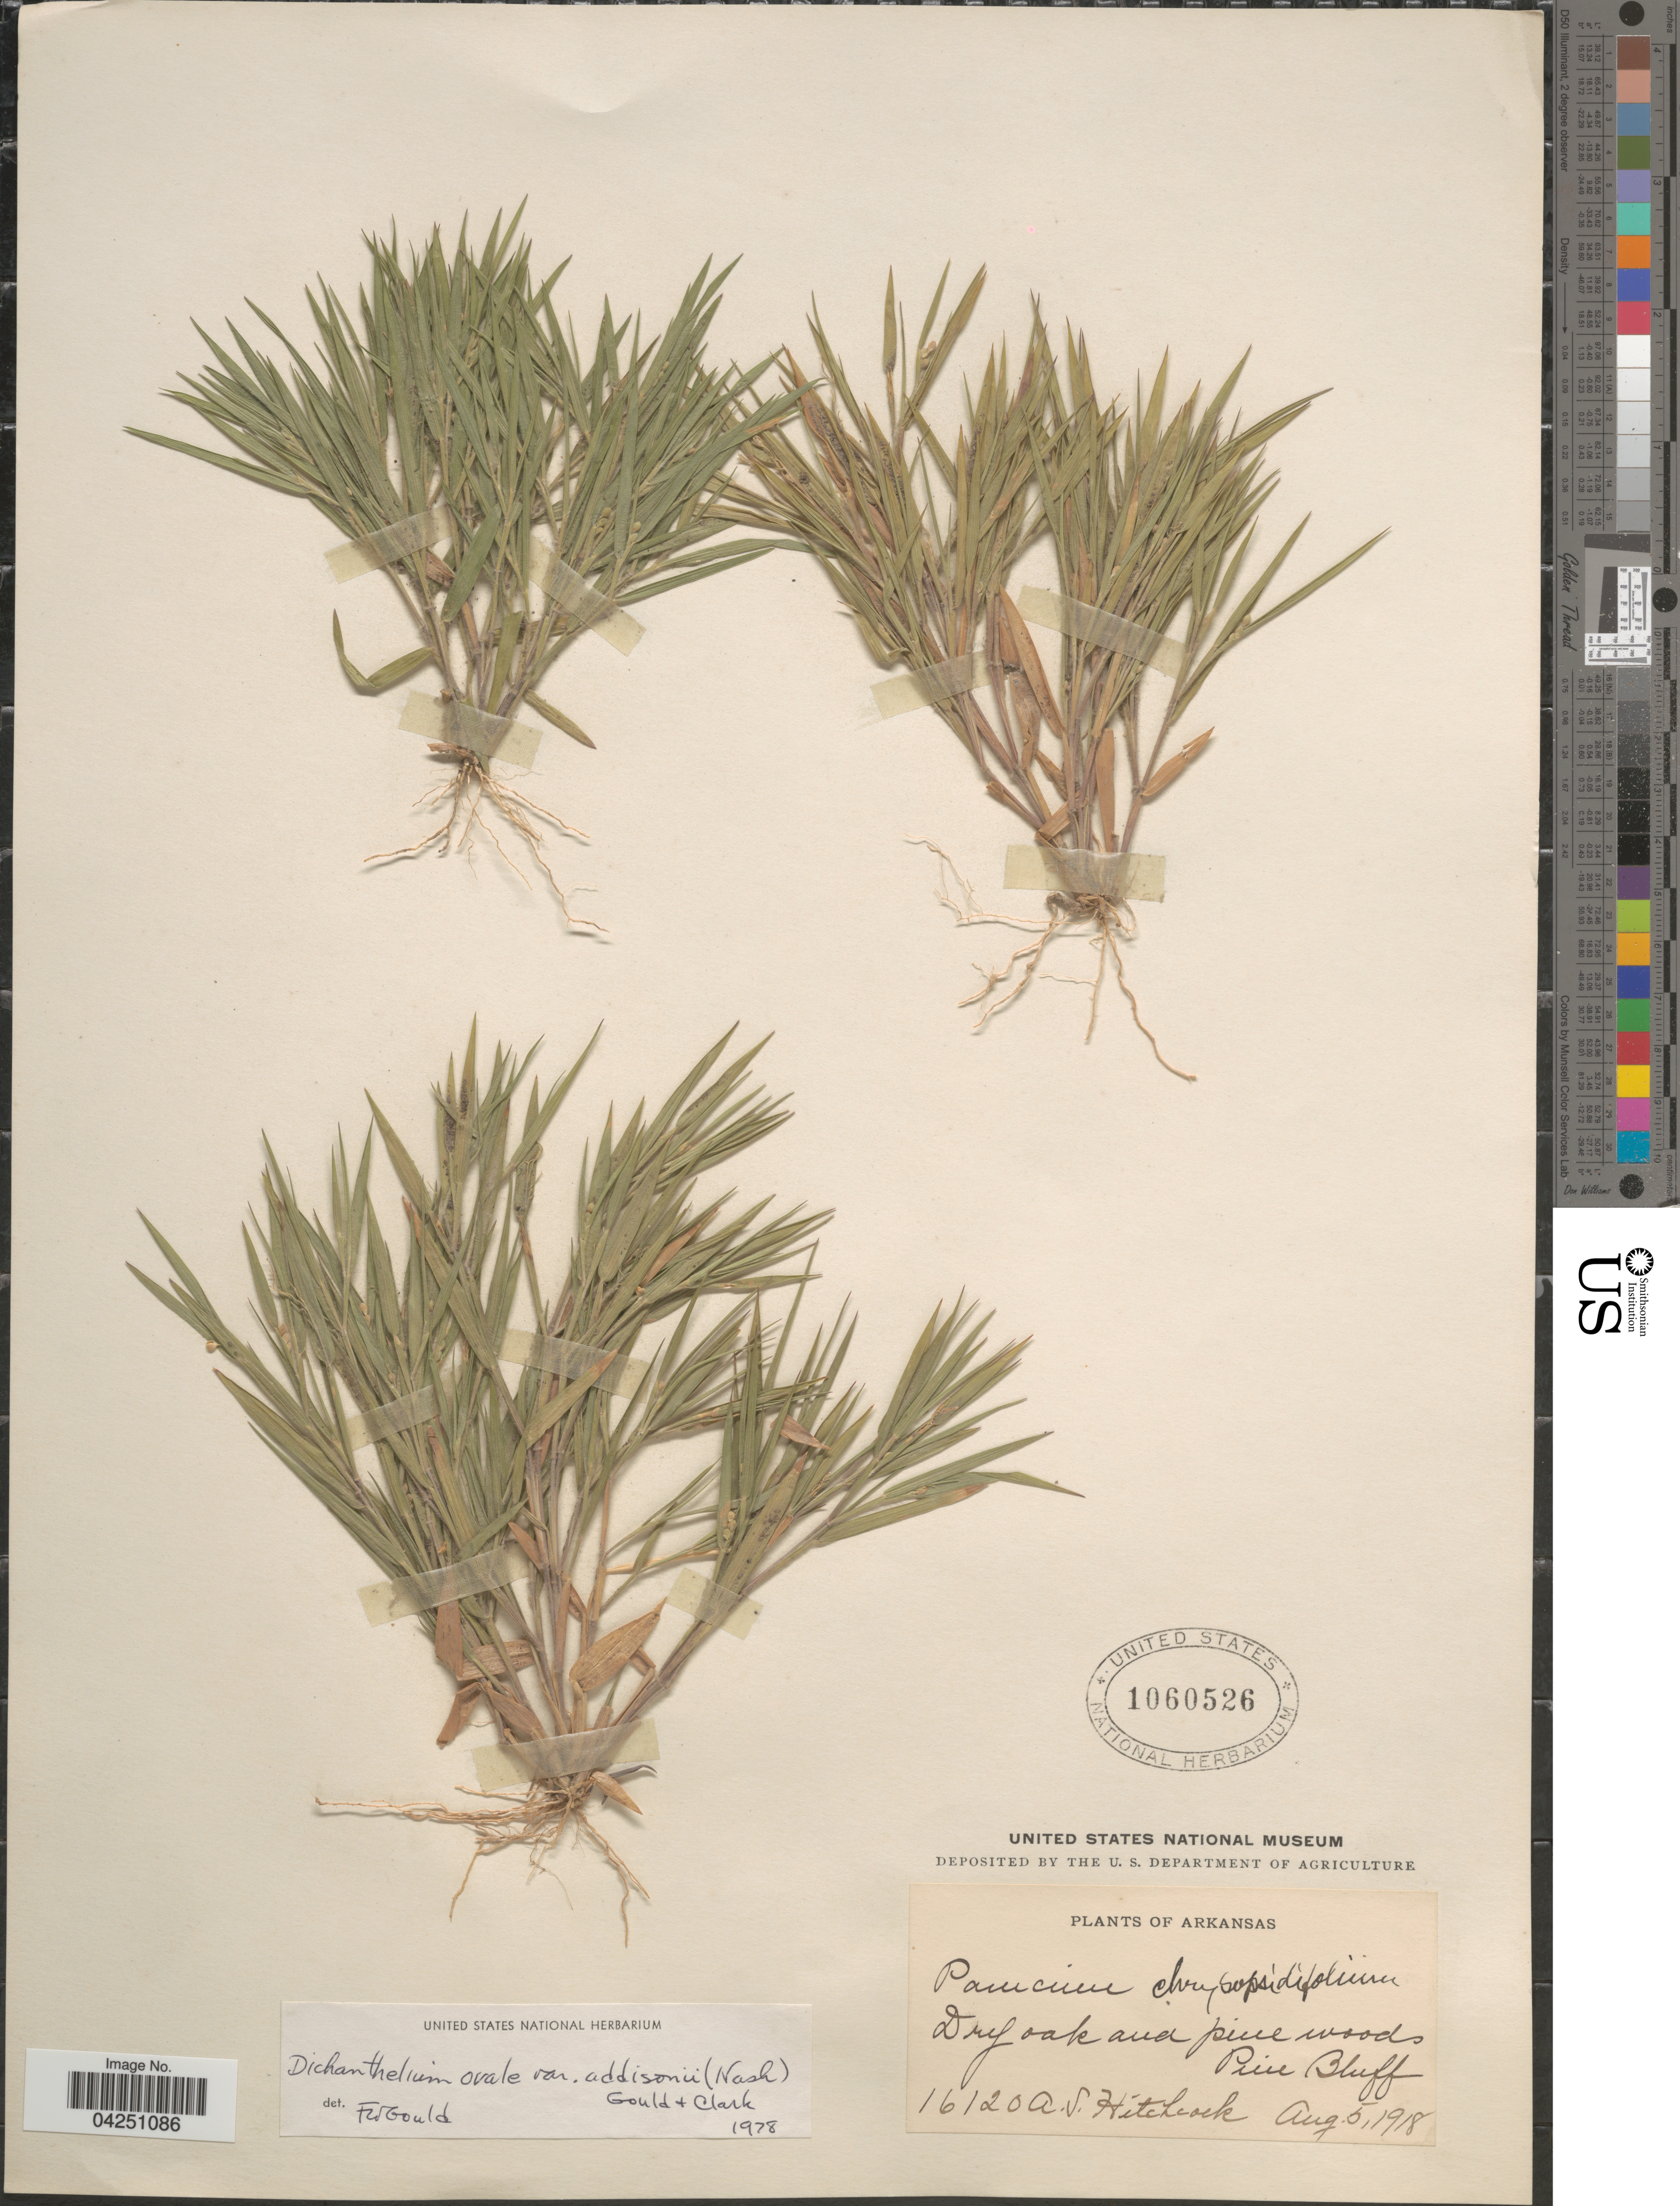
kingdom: Plantae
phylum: Tracheophyta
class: Liliopsida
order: Poales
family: Poaceae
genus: Dichanthelium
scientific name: Dichanthelium acuminatum var. acuminatum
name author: (Sw.) Gould & C.A. Clark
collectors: A. S. Hitchcock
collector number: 16120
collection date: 1918-08-05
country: United States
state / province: Arkansas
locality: Dry oak and pine woods. Pine Bluff.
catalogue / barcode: US 1060526